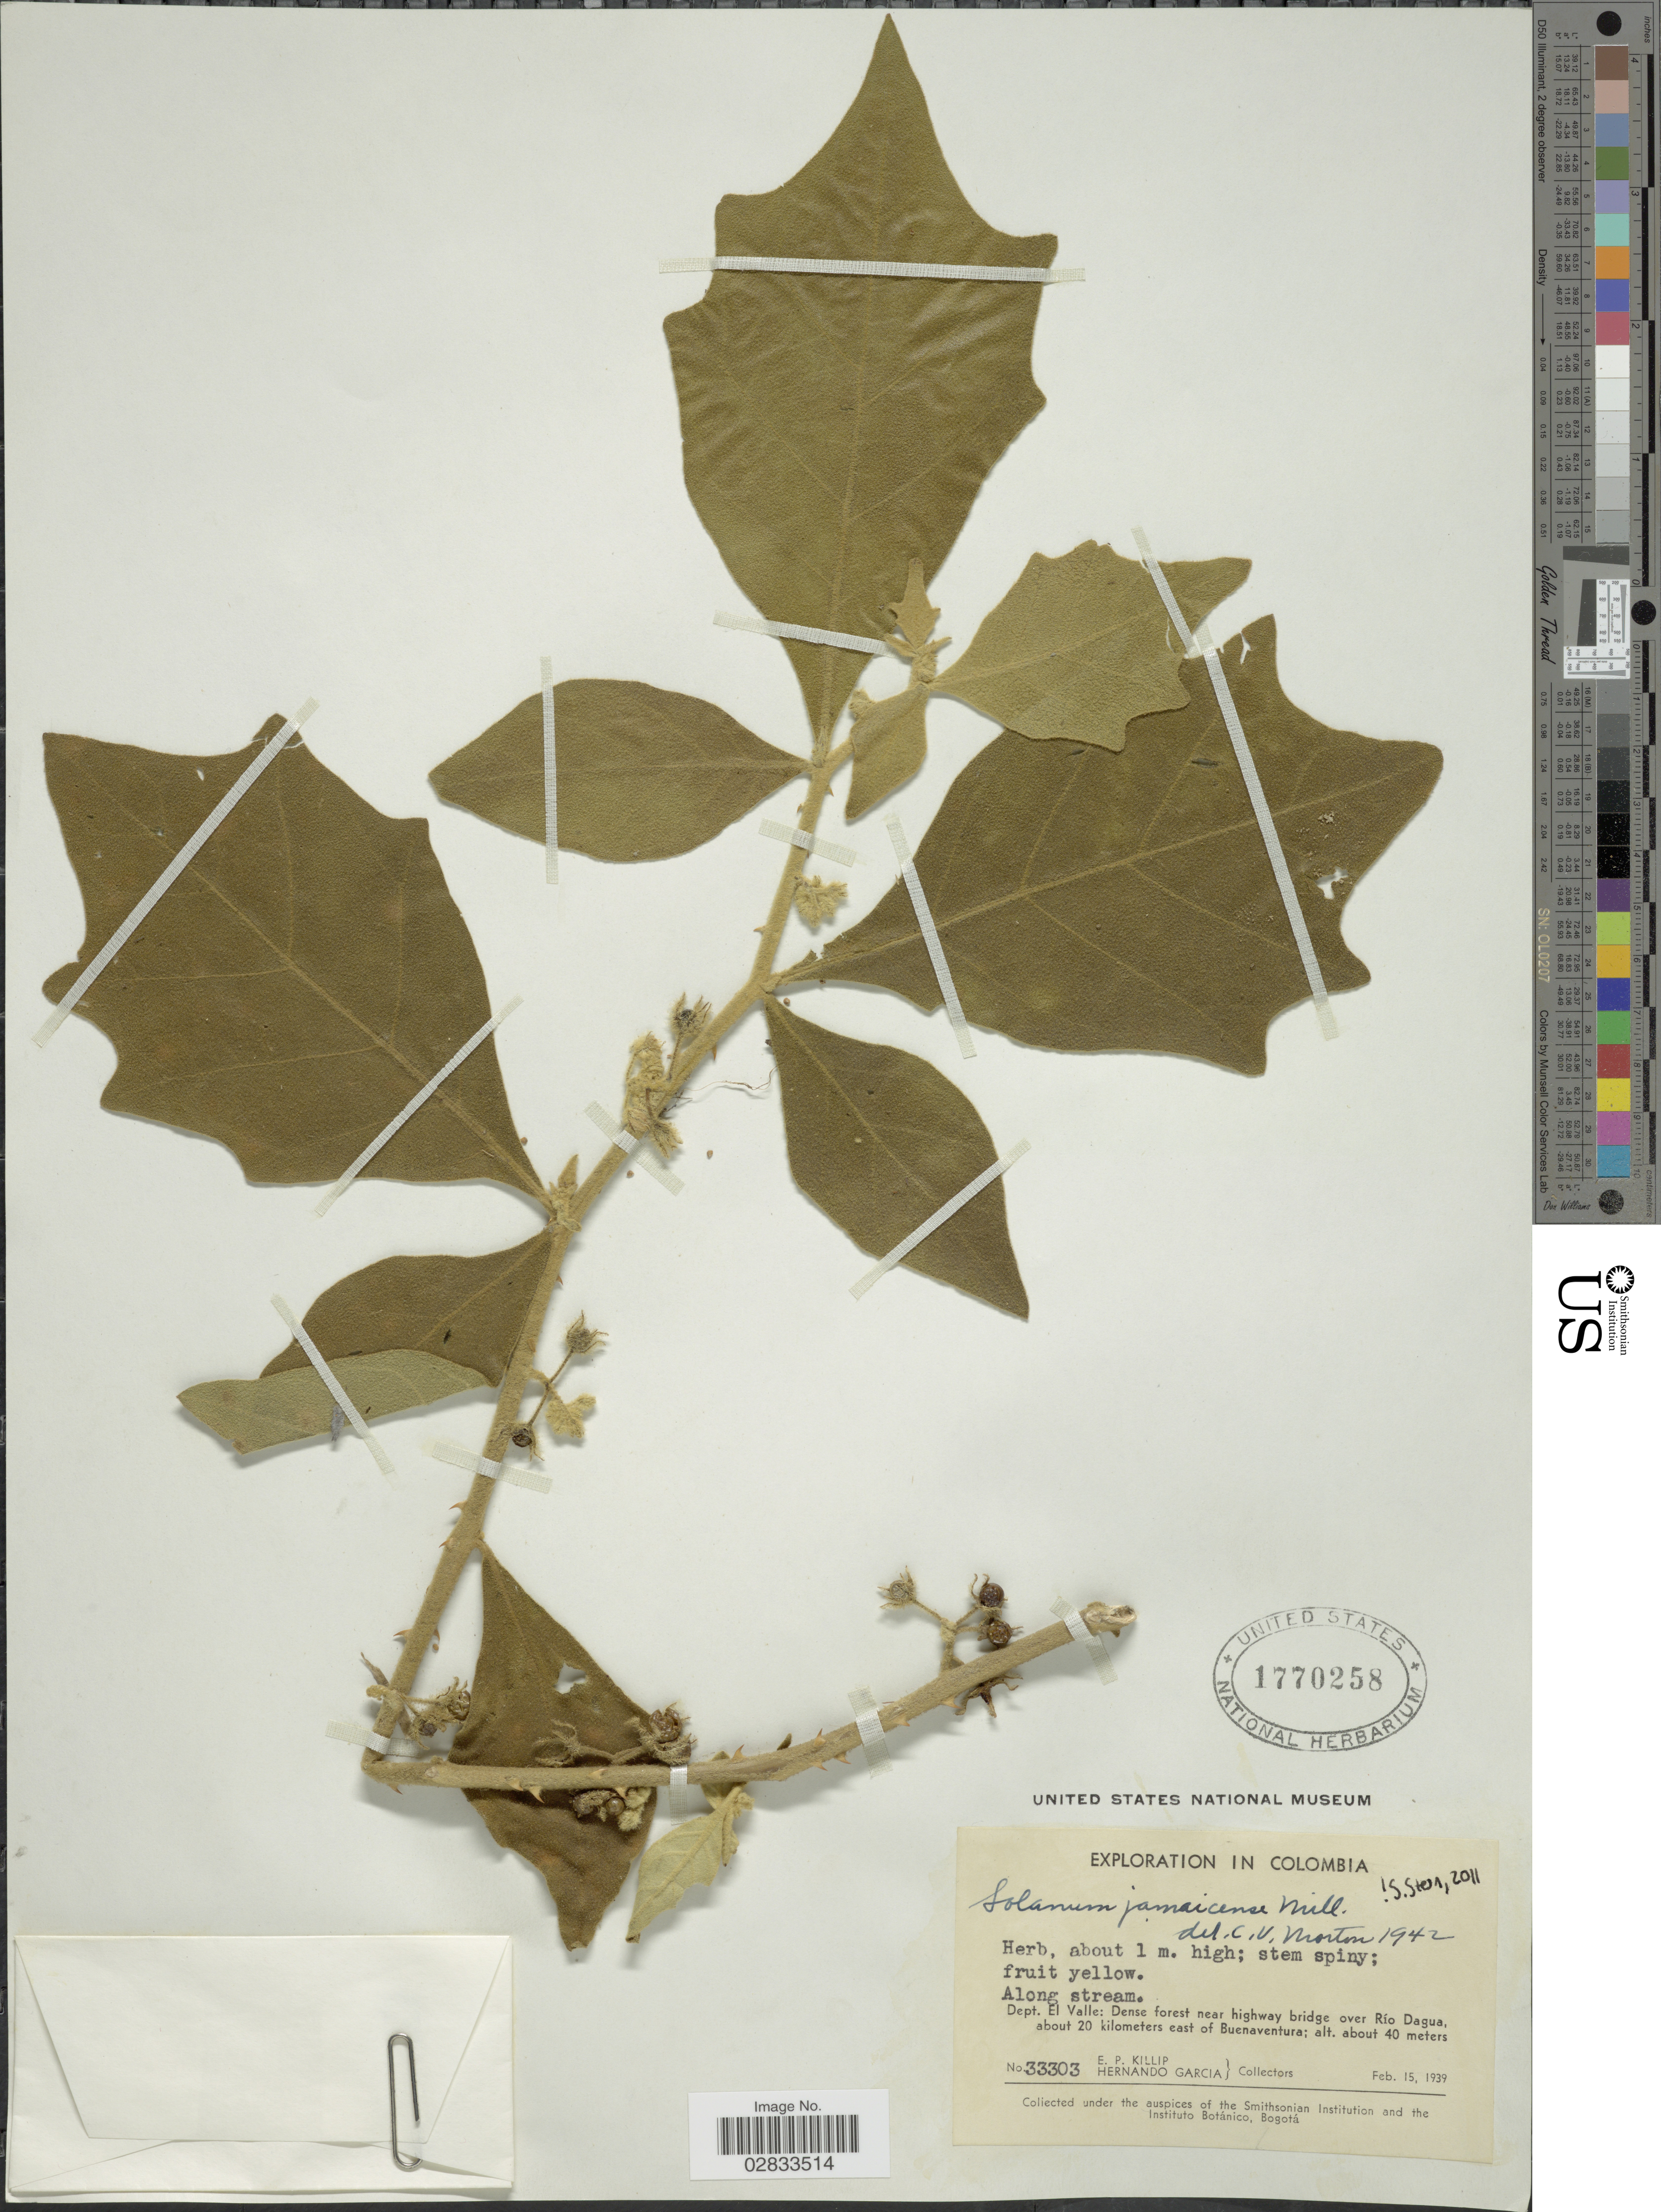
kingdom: Plantae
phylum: Tracheophyta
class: Magnoliopsida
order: Solanales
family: Solanaceae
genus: Solanum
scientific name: Solanum jamaicense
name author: Mill.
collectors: E. P. Killip & H. Garcia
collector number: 33303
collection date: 1939-02-15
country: Colombia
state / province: Valle del Cauca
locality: Dept. El Valle: Dense forest near highway bridge over Río Dagua, about 20 kilometers east of Buenaventura.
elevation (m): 40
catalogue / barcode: US 1770258